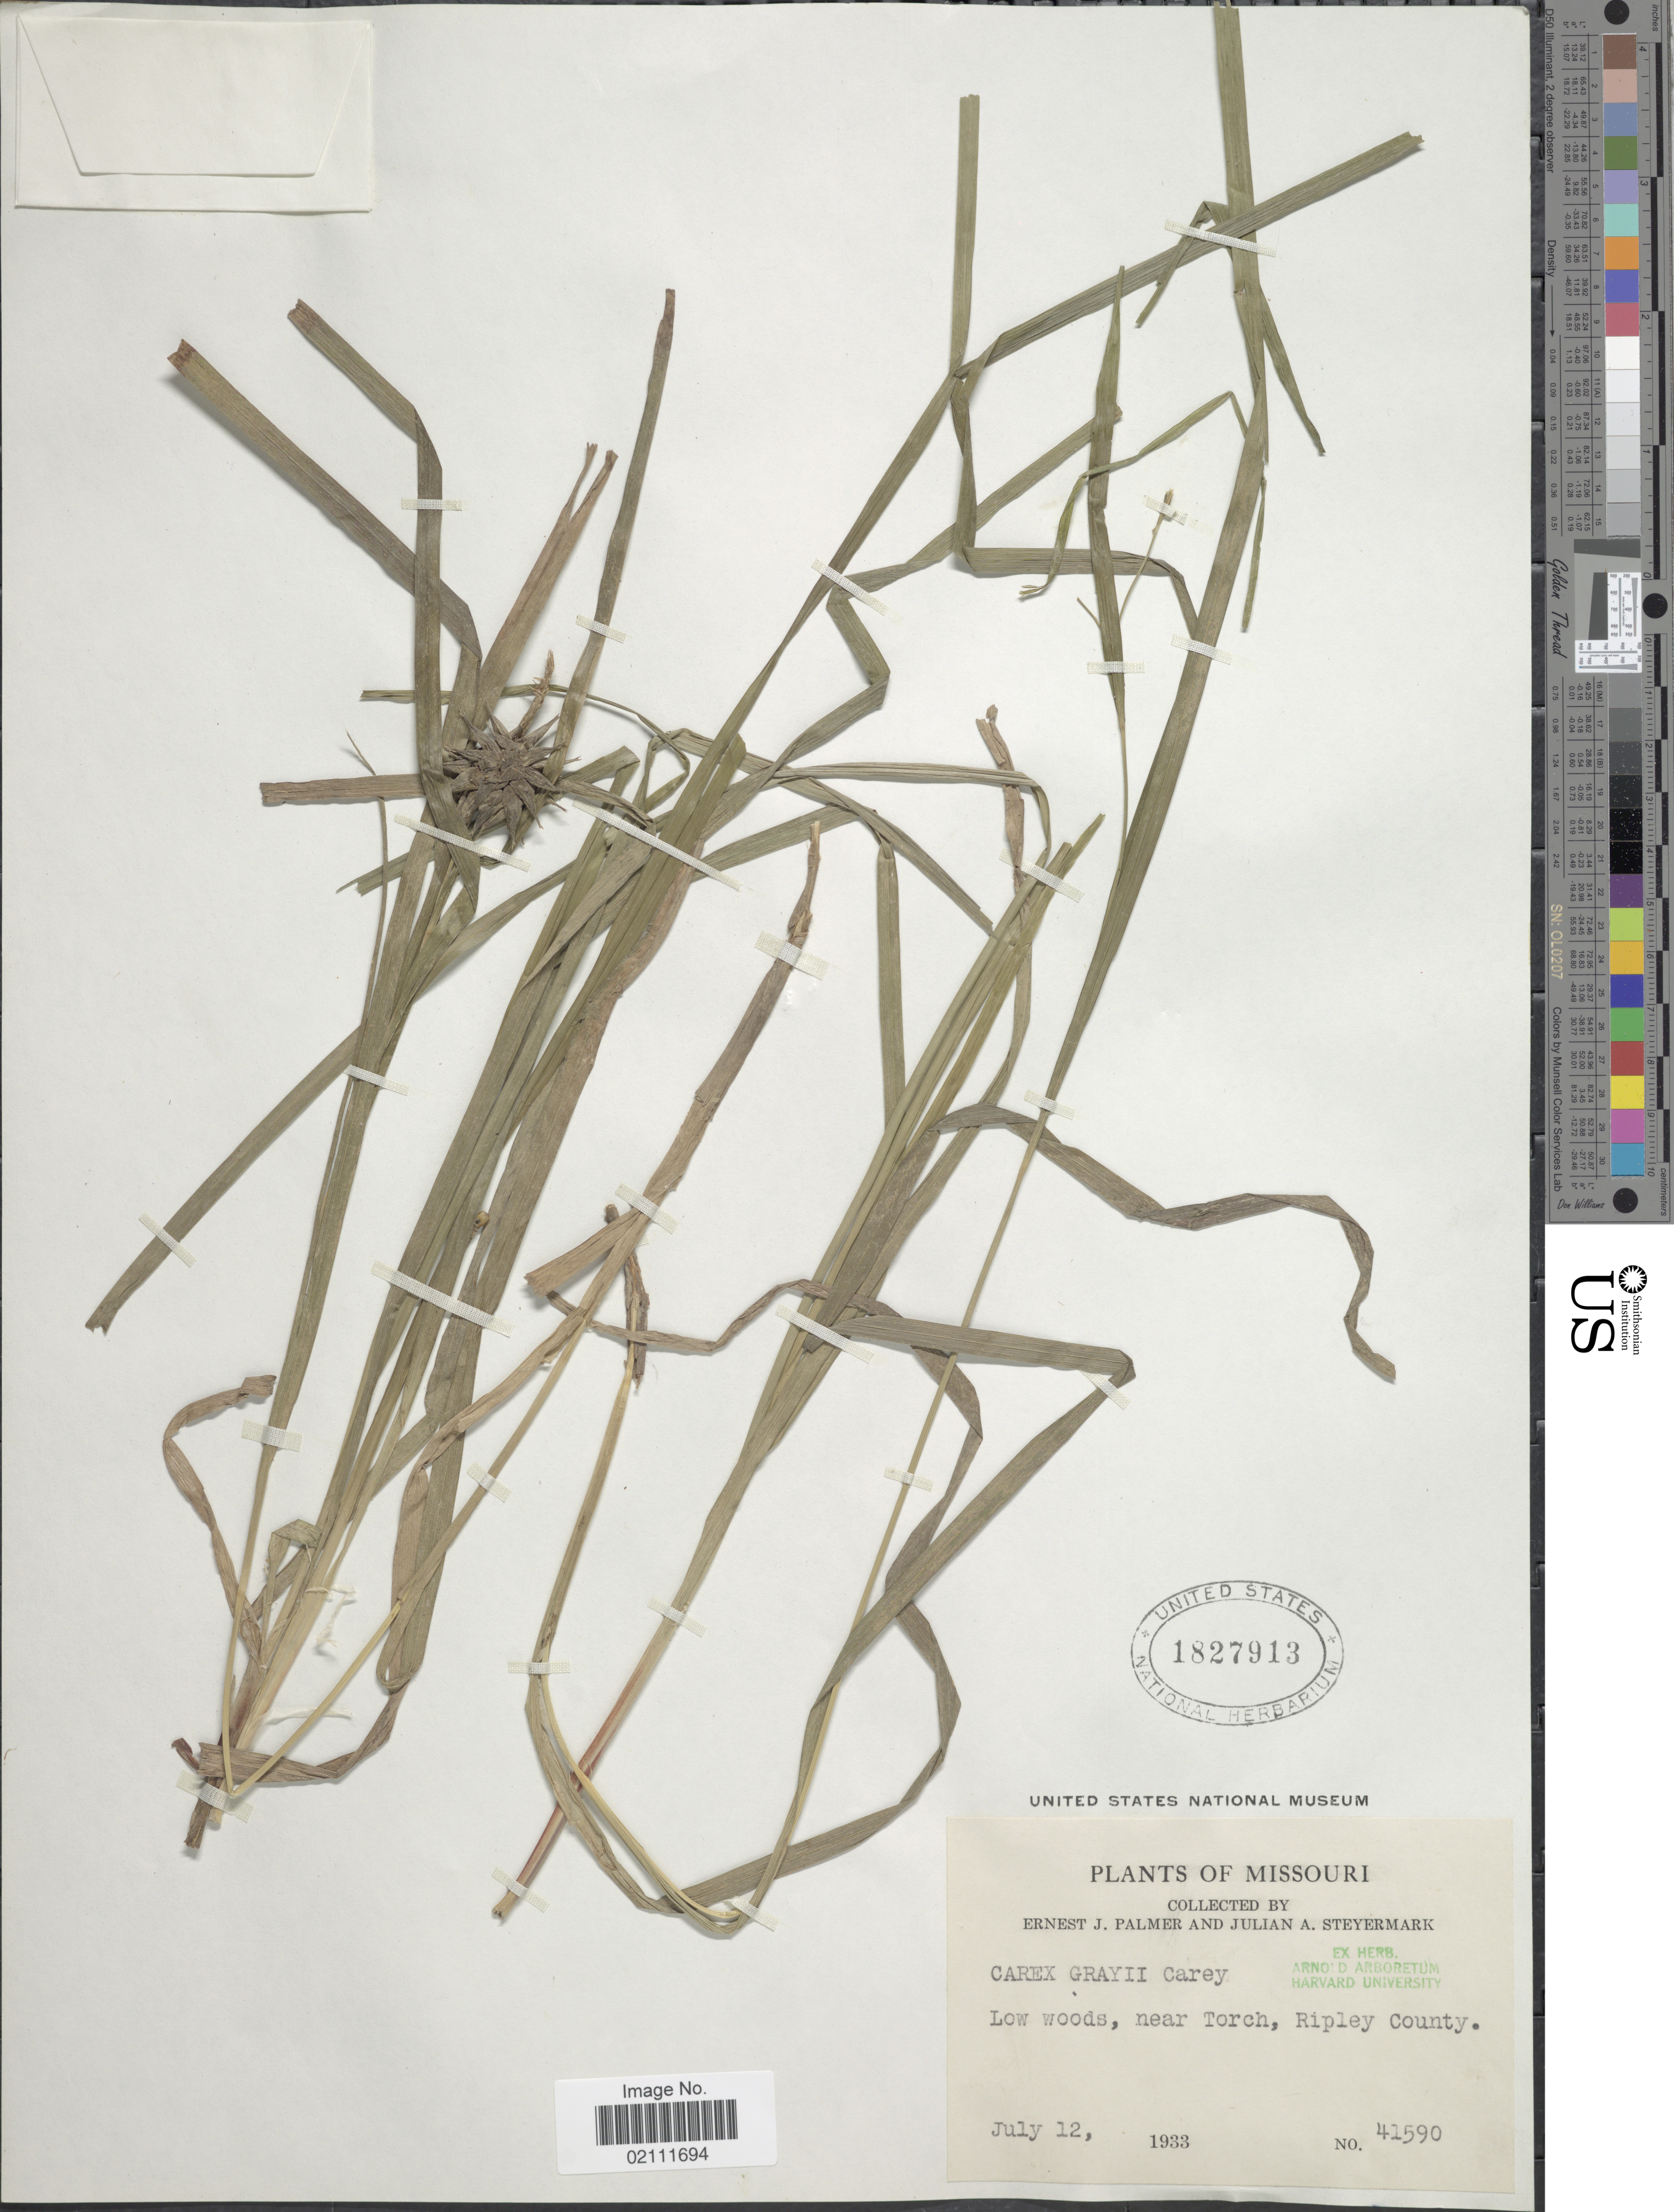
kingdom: Plantae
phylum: Tracheophyta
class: Liliopsida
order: Poales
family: Cyperaceae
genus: Carex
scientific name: Carex grayi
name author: J. Carey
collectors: E. J. Palmer & J. Steyermark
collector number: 41590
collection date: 1933-07-12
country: United States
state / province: Missouri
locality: near Torch, Ripley County.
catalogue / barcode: US 1827913